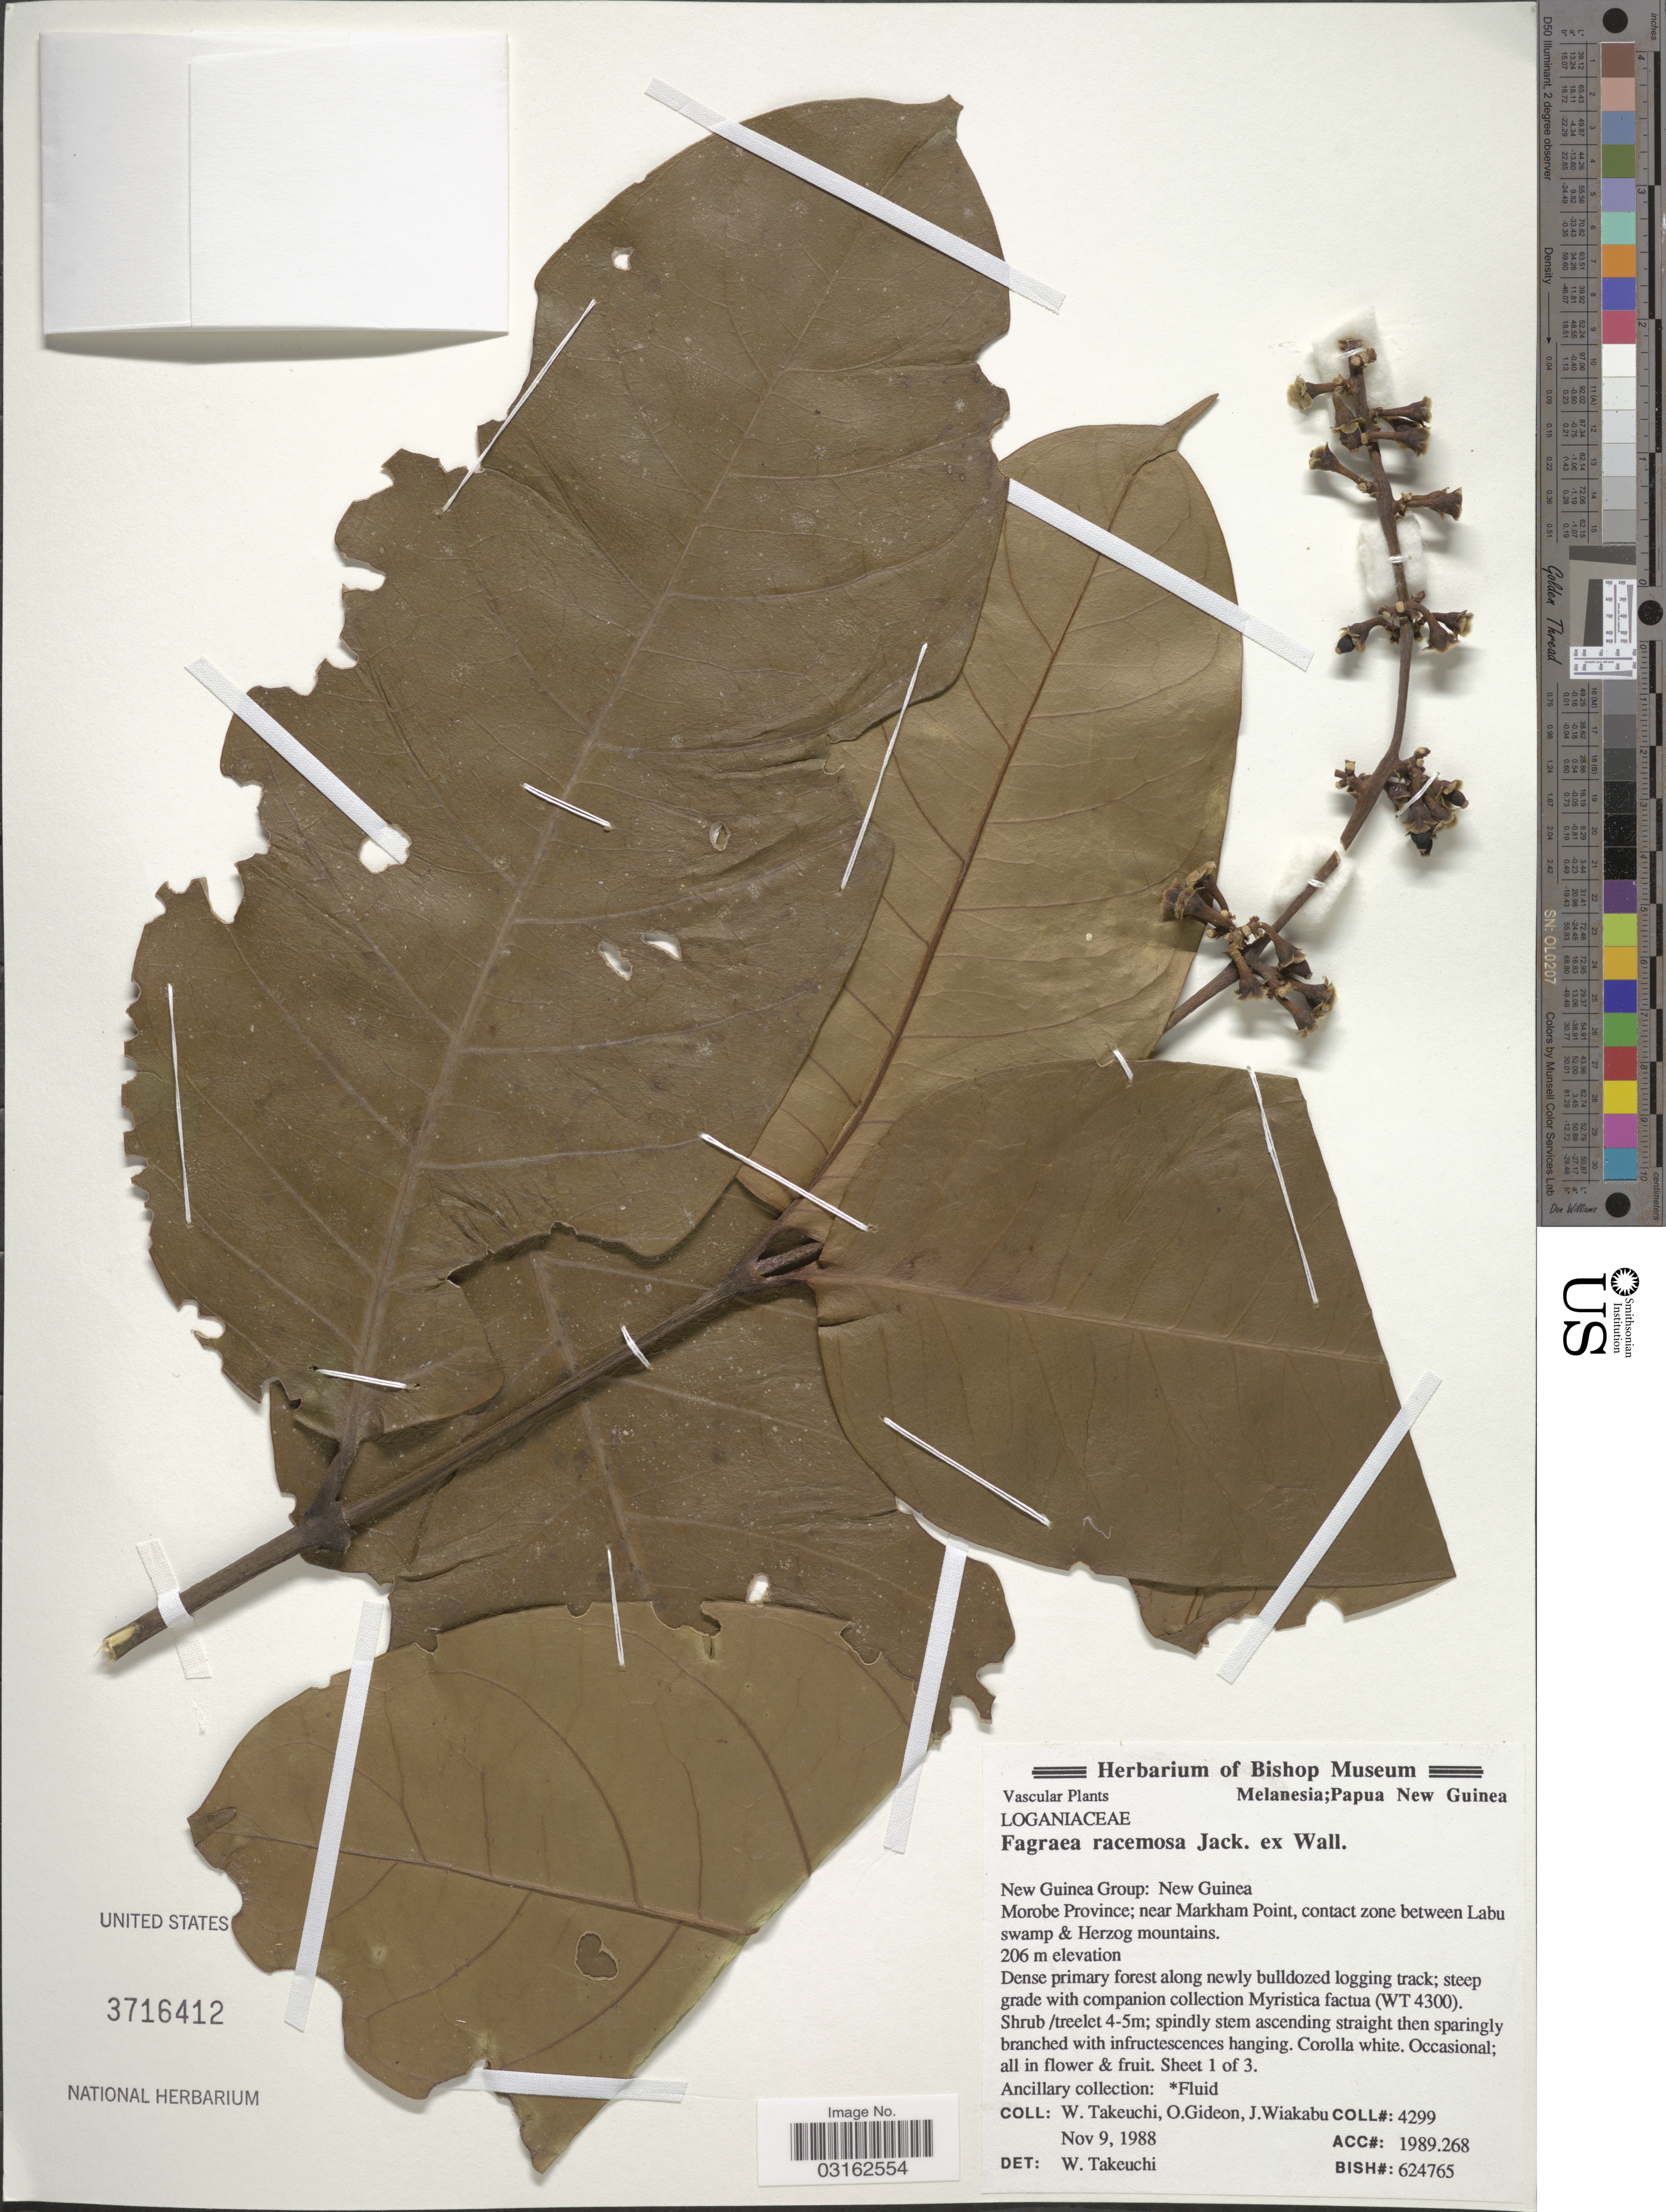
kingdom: Plantae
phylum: Tracheophyta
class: Magnoliopsida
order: Gentianales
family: Gentianaceae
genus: Fagraea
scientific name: Fagraea racemosa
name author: Jack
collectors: W. Takeuchi, O. Gideon & J. Wiakabu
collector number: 4299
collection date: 1988-11-09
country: Papua New Guinea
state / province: Morobe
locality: Melanesia. New Guinea Group: New Guinea. Near Markham Point, contact zone between Labu swamp & Herzog mountains.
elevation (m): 206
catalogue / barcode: US 3716412